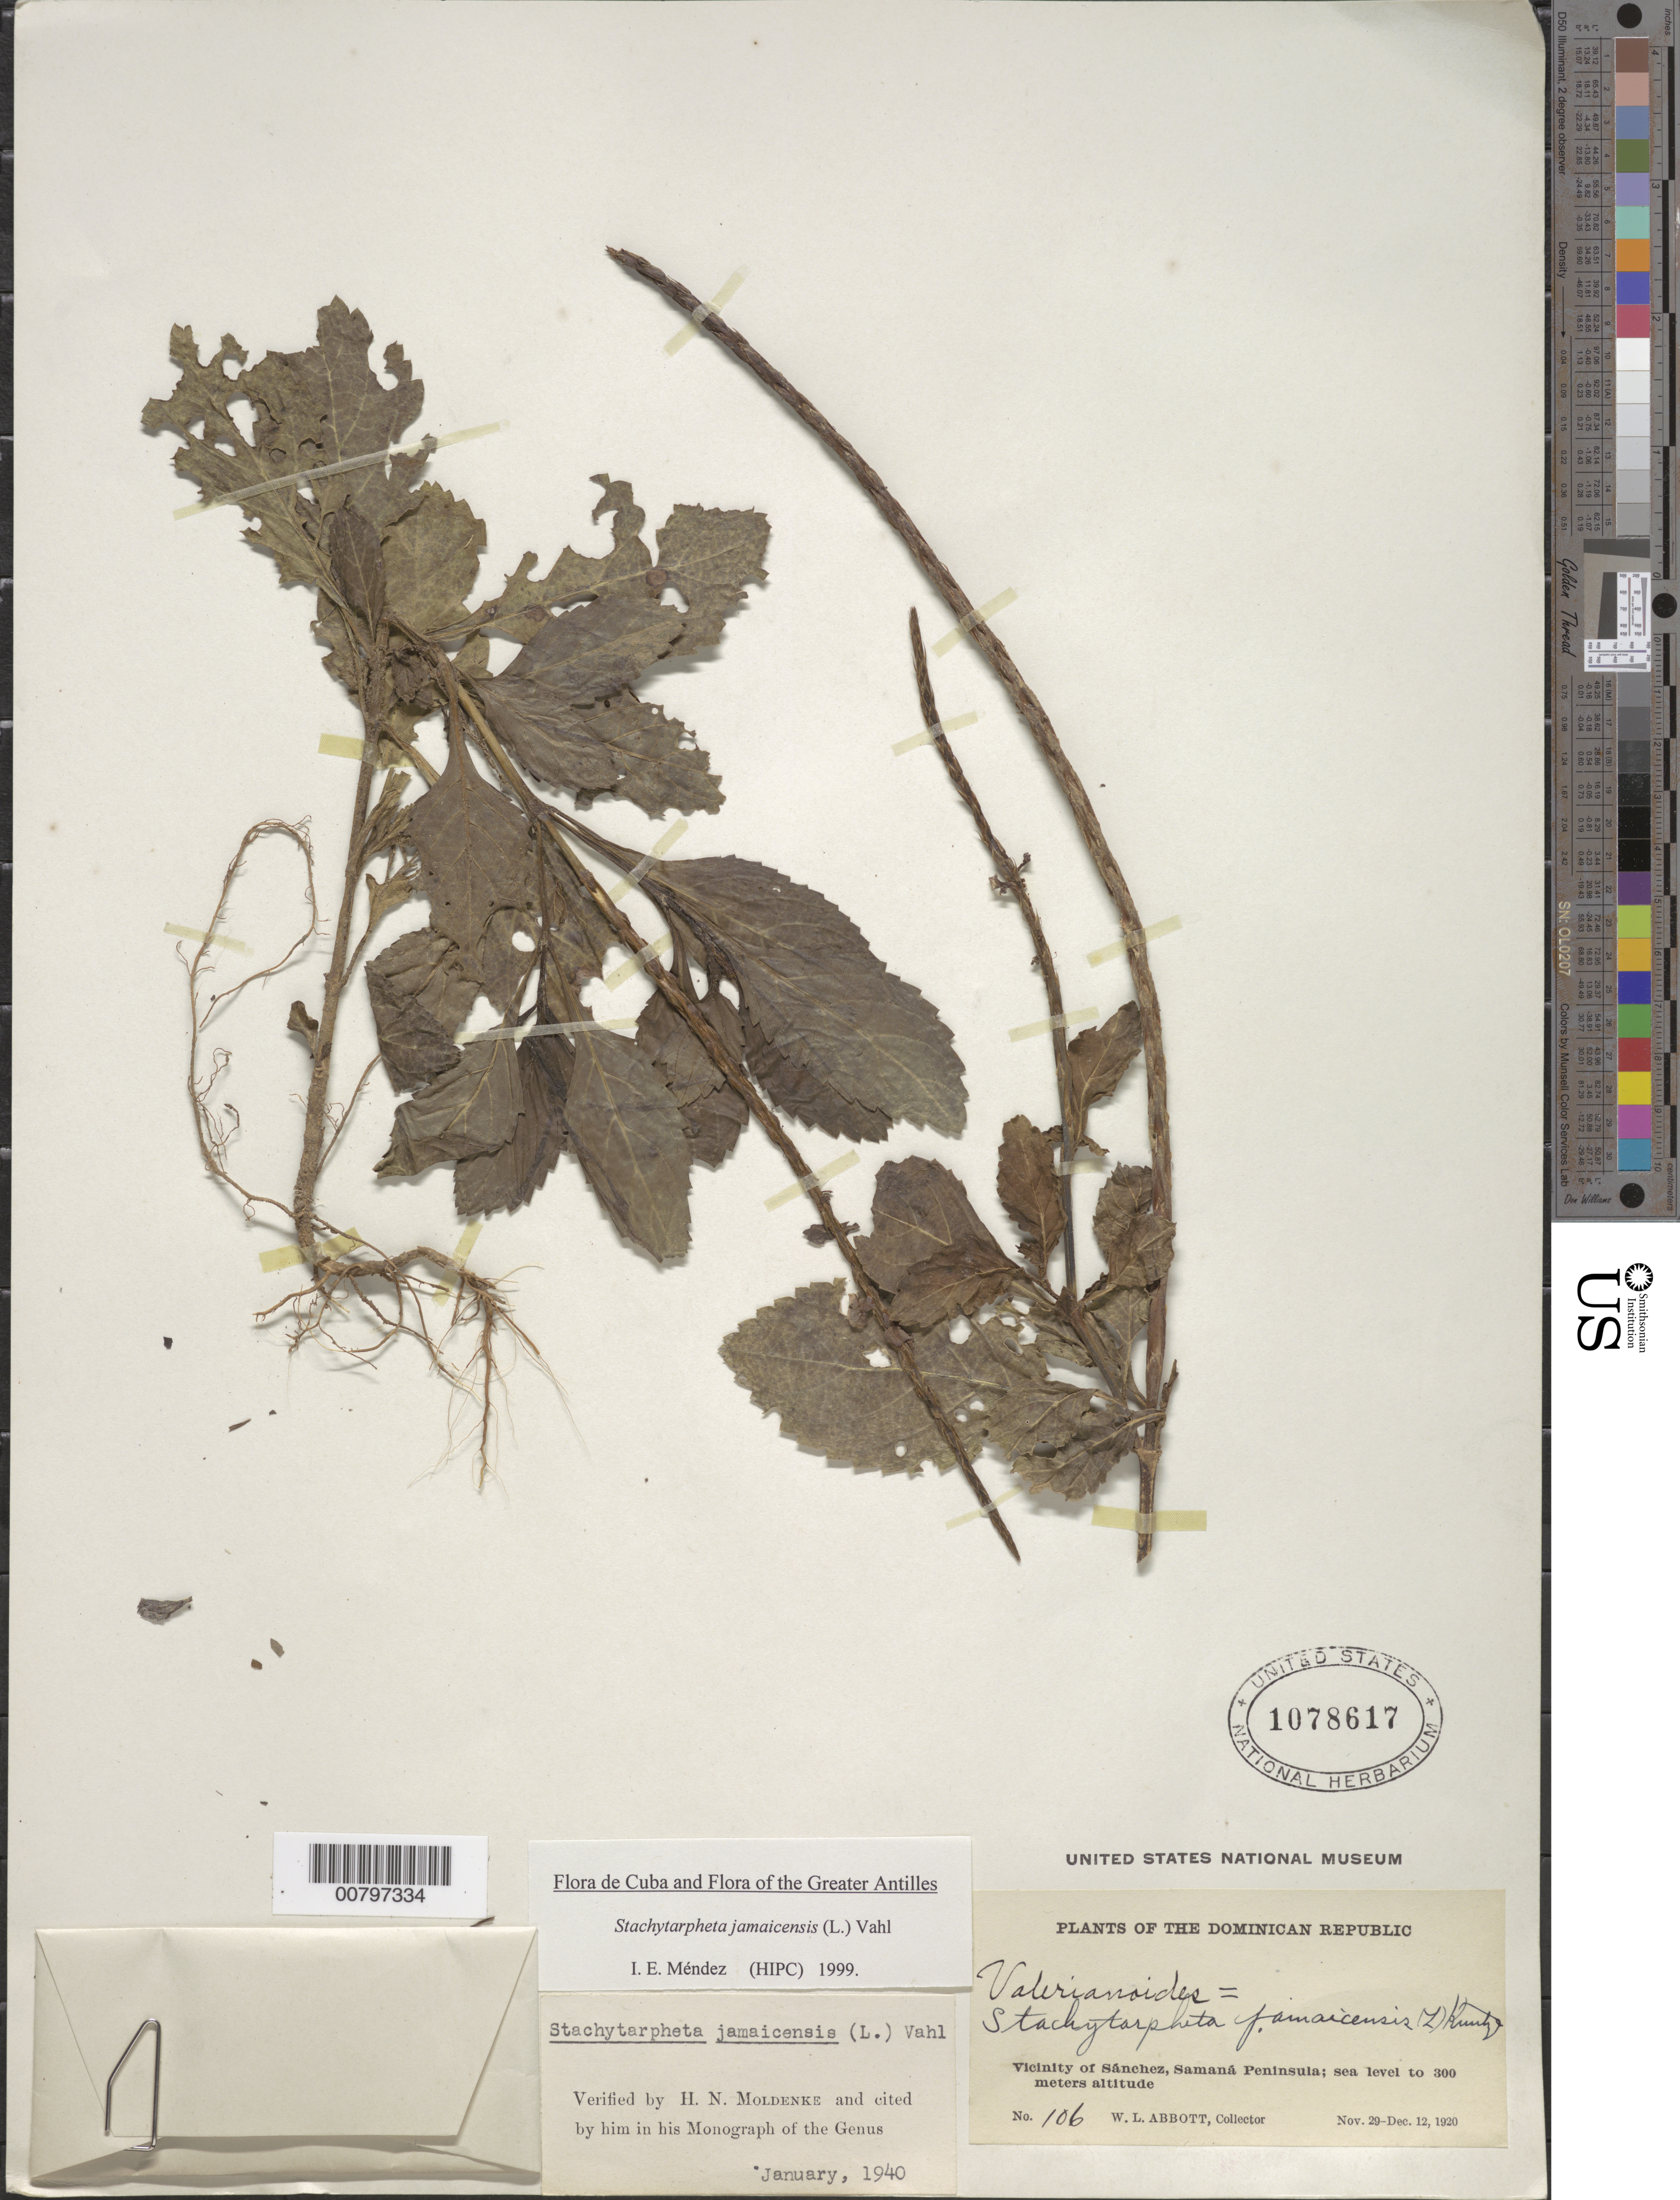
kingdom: Plantae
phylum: Tracheophyta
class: Magnoliopsida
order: Lamiales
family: Verbenaceae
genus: Stachytarpheta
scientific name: Stachytarpheta jamaicensis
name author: (L.) Vahl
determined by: Méndez, Isidro E., (HIPC)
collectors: W. L. Abbott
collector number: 106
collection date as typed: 29 Nov 1920 to 12 Dec 1920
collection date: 1920-11-29/1920-12-12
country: Dominican Republic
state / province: Sanchez Ramirez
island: Hispaniola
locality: Samaná Peninsula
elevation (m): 0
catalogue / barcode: US 1078617